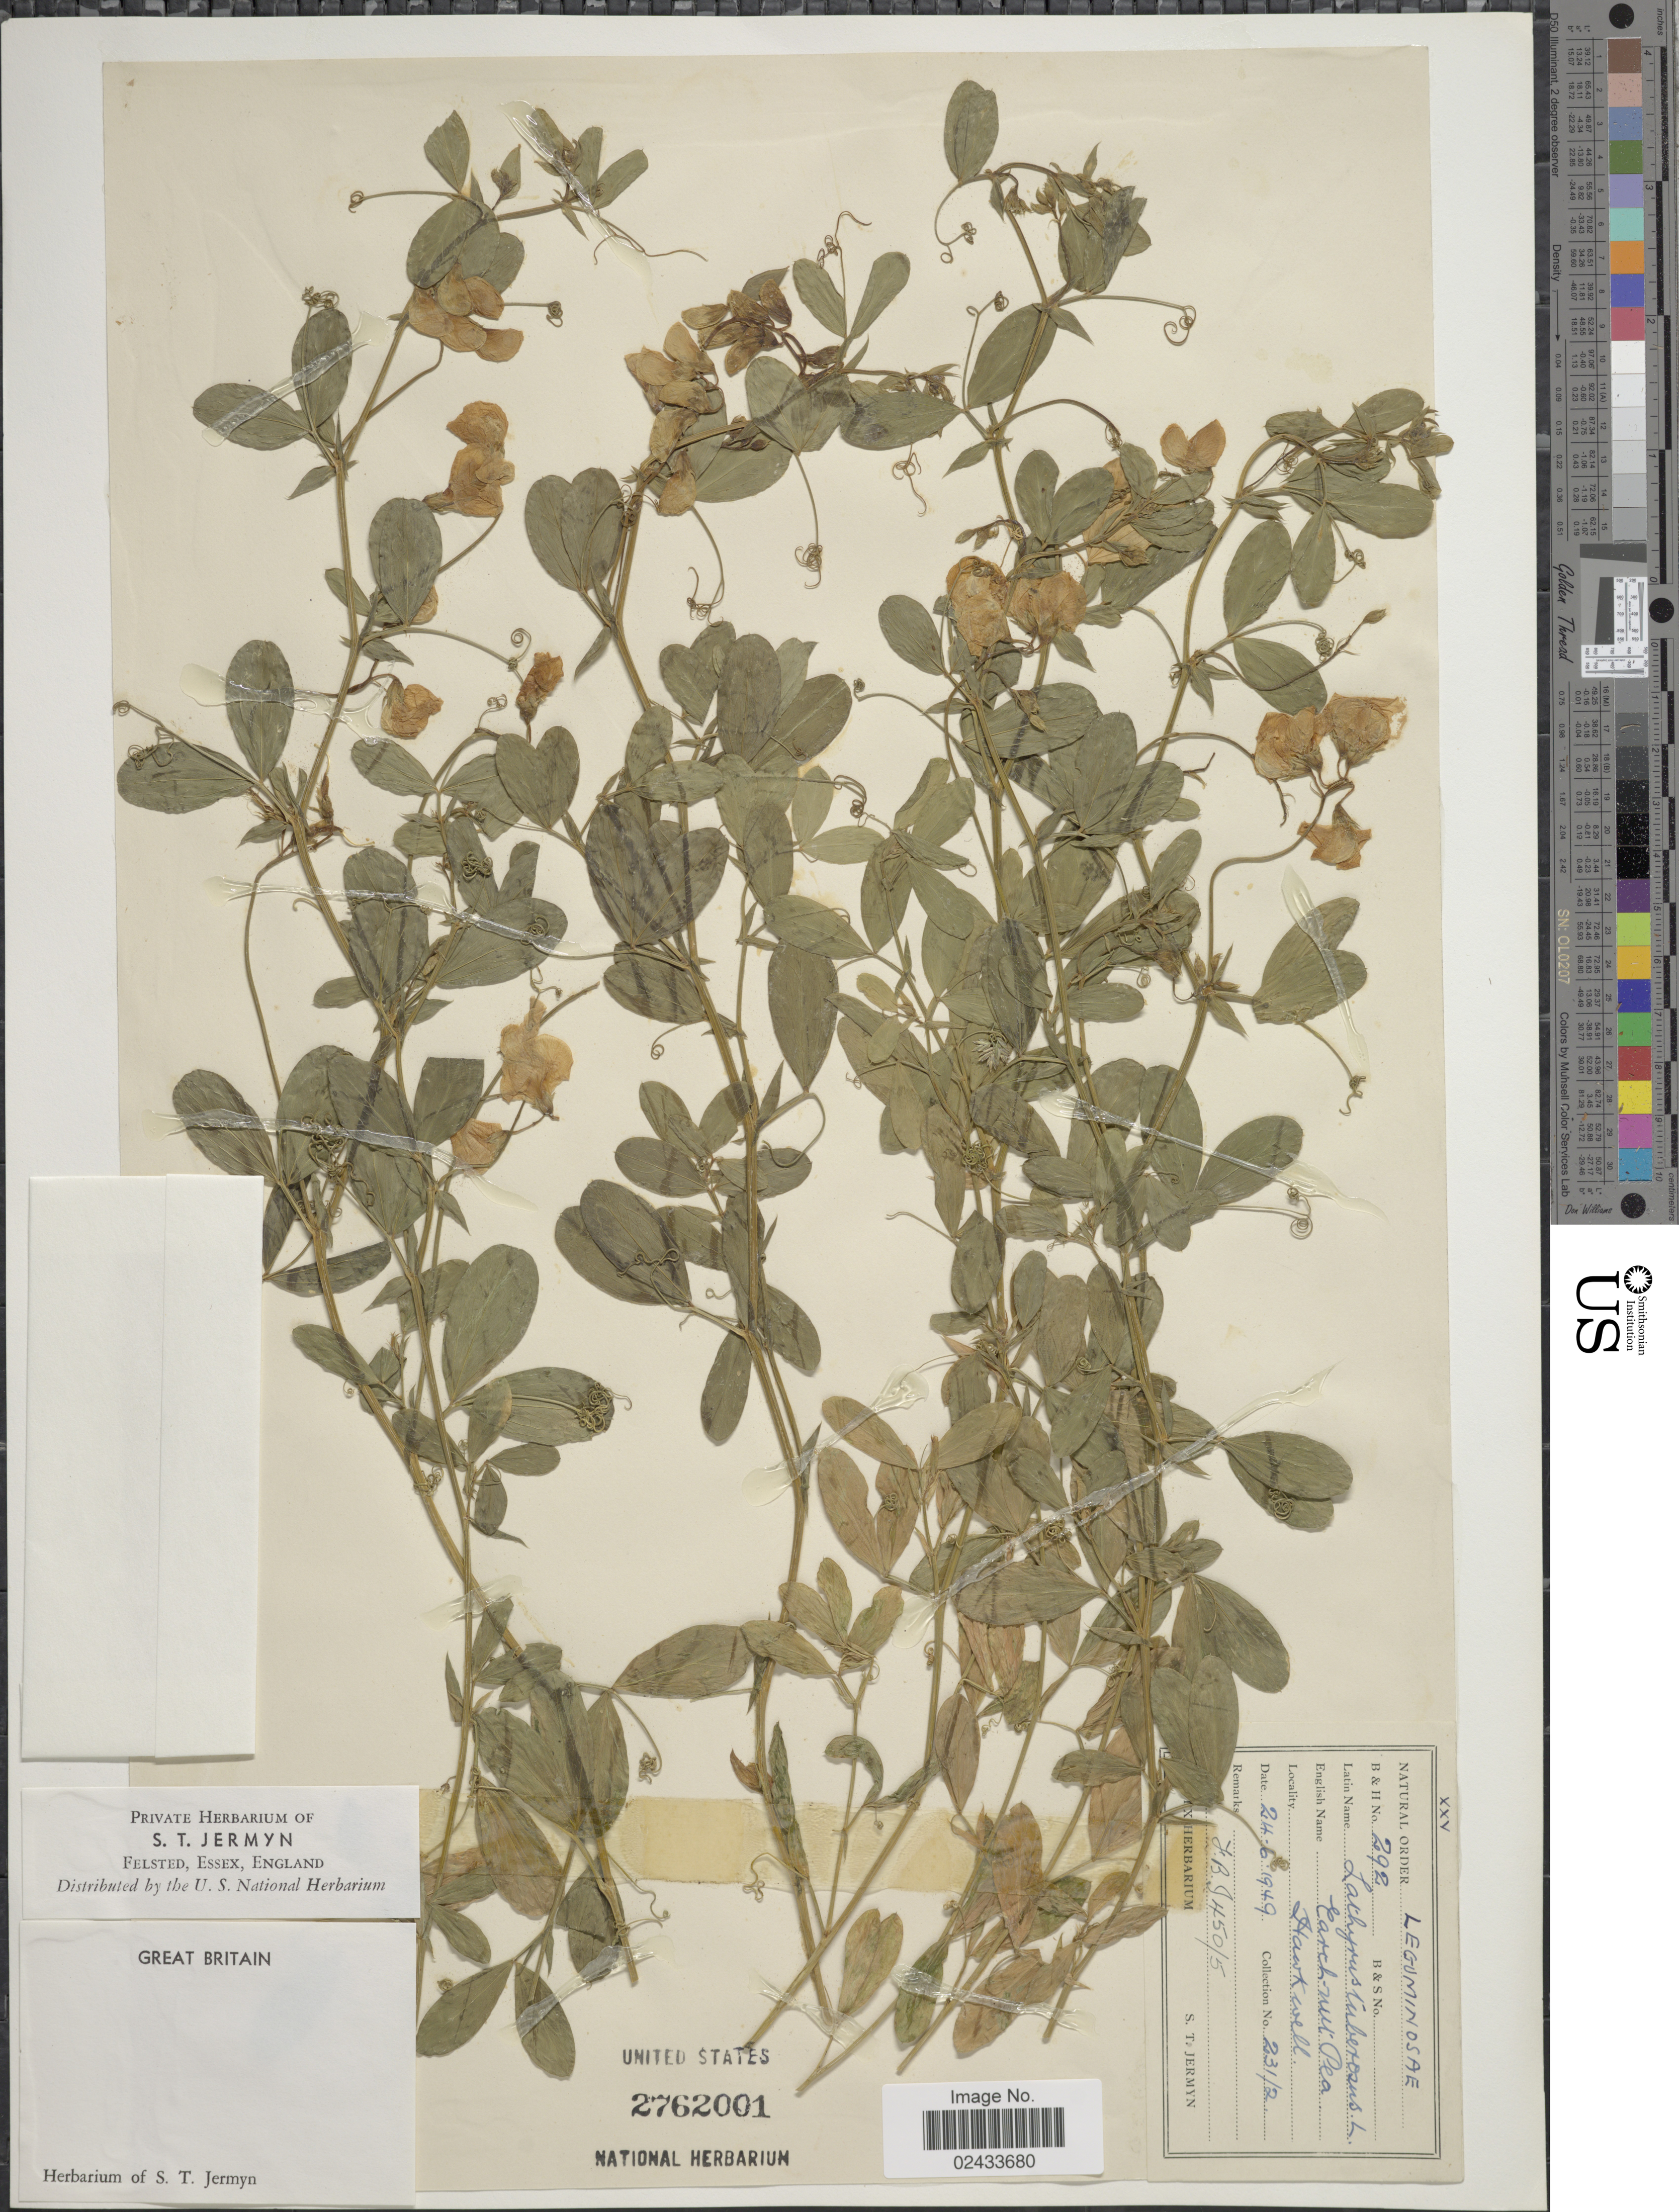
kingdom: Plantae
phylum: Tracheophyta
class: Magnoliopsida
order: Fabales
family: Fabaceae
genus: Lathyrus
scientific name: Lathyrus tuberosus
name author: L.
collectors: ex herb. S. T. Jermyn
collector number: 231/2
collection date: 1949-06-24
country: United Kingdom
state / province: England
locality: Great Britain, Hawkwell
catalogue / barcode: US 2762001